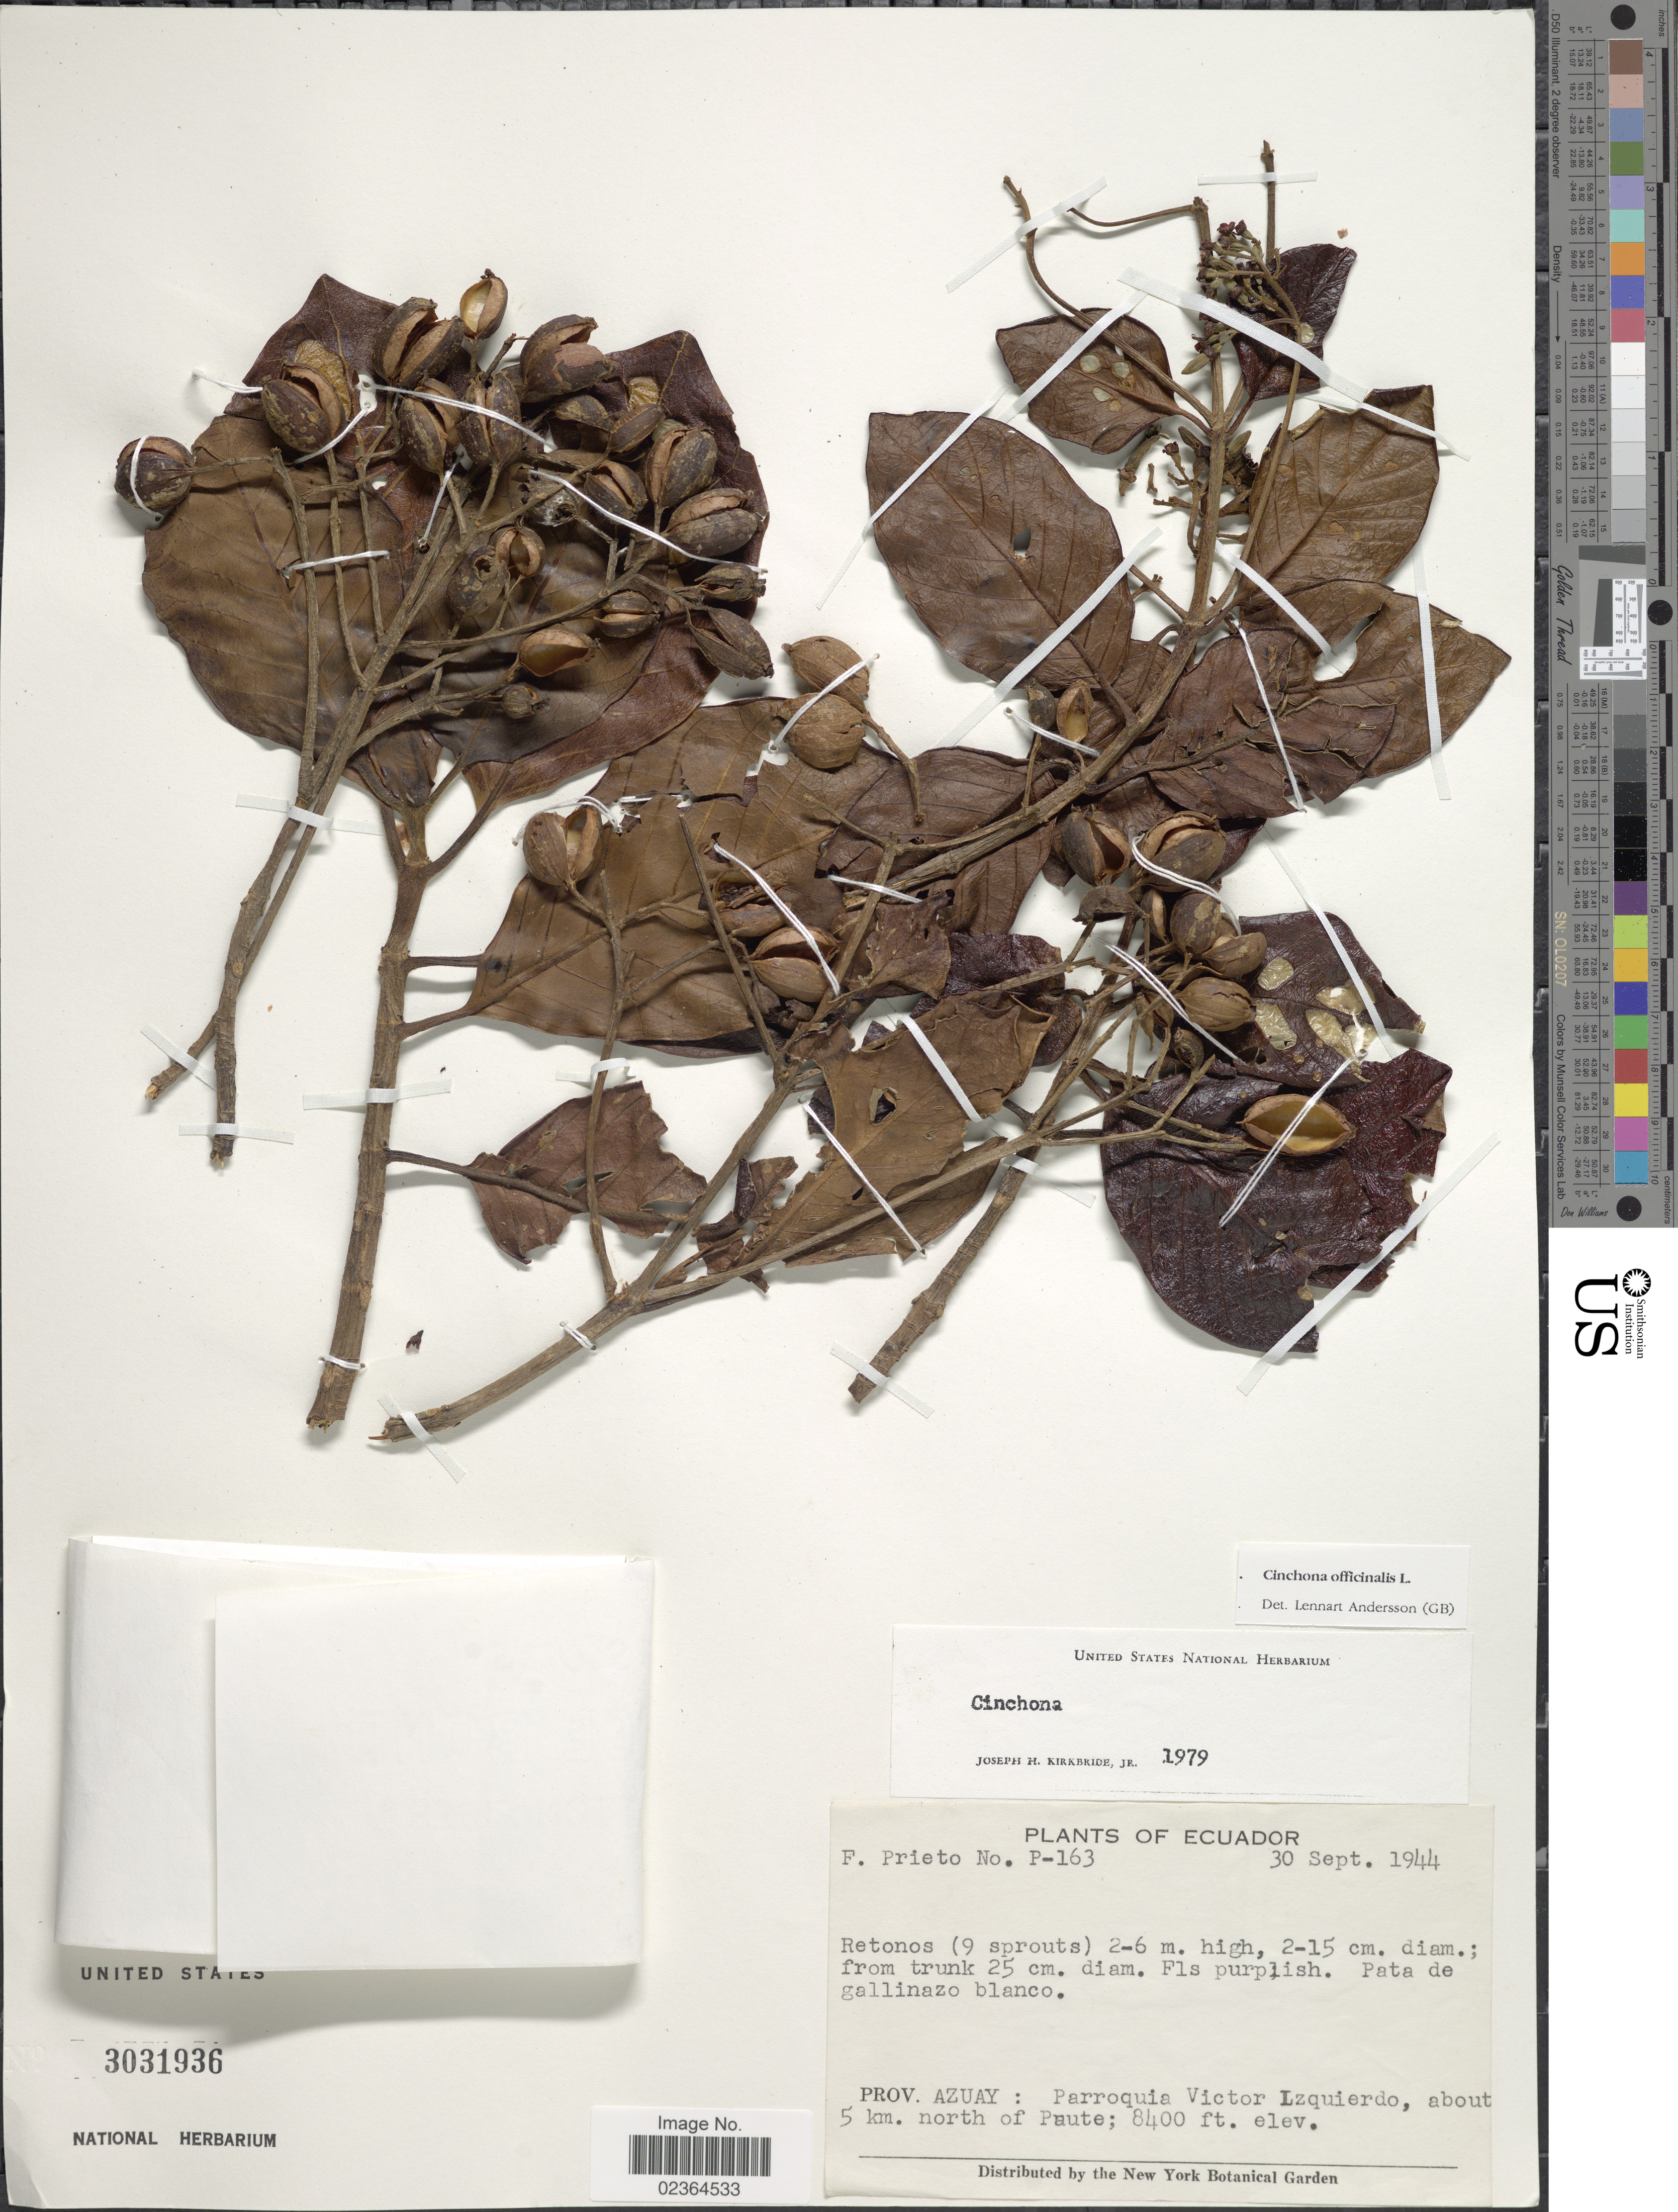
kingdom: Plantae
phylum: Tracheophyta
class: Magnoliopsida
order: Gentianales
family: Rubiaceae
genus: Cinchona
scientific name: Cinchona officinalis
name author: L.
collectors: F. Prieto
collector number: P-163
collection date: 1944-09-30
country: Ecuador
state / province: Azuay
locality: Parroquia Victor Izquierdo, about 5 km. north of Paute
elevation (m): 2560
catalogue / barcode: US 3031936